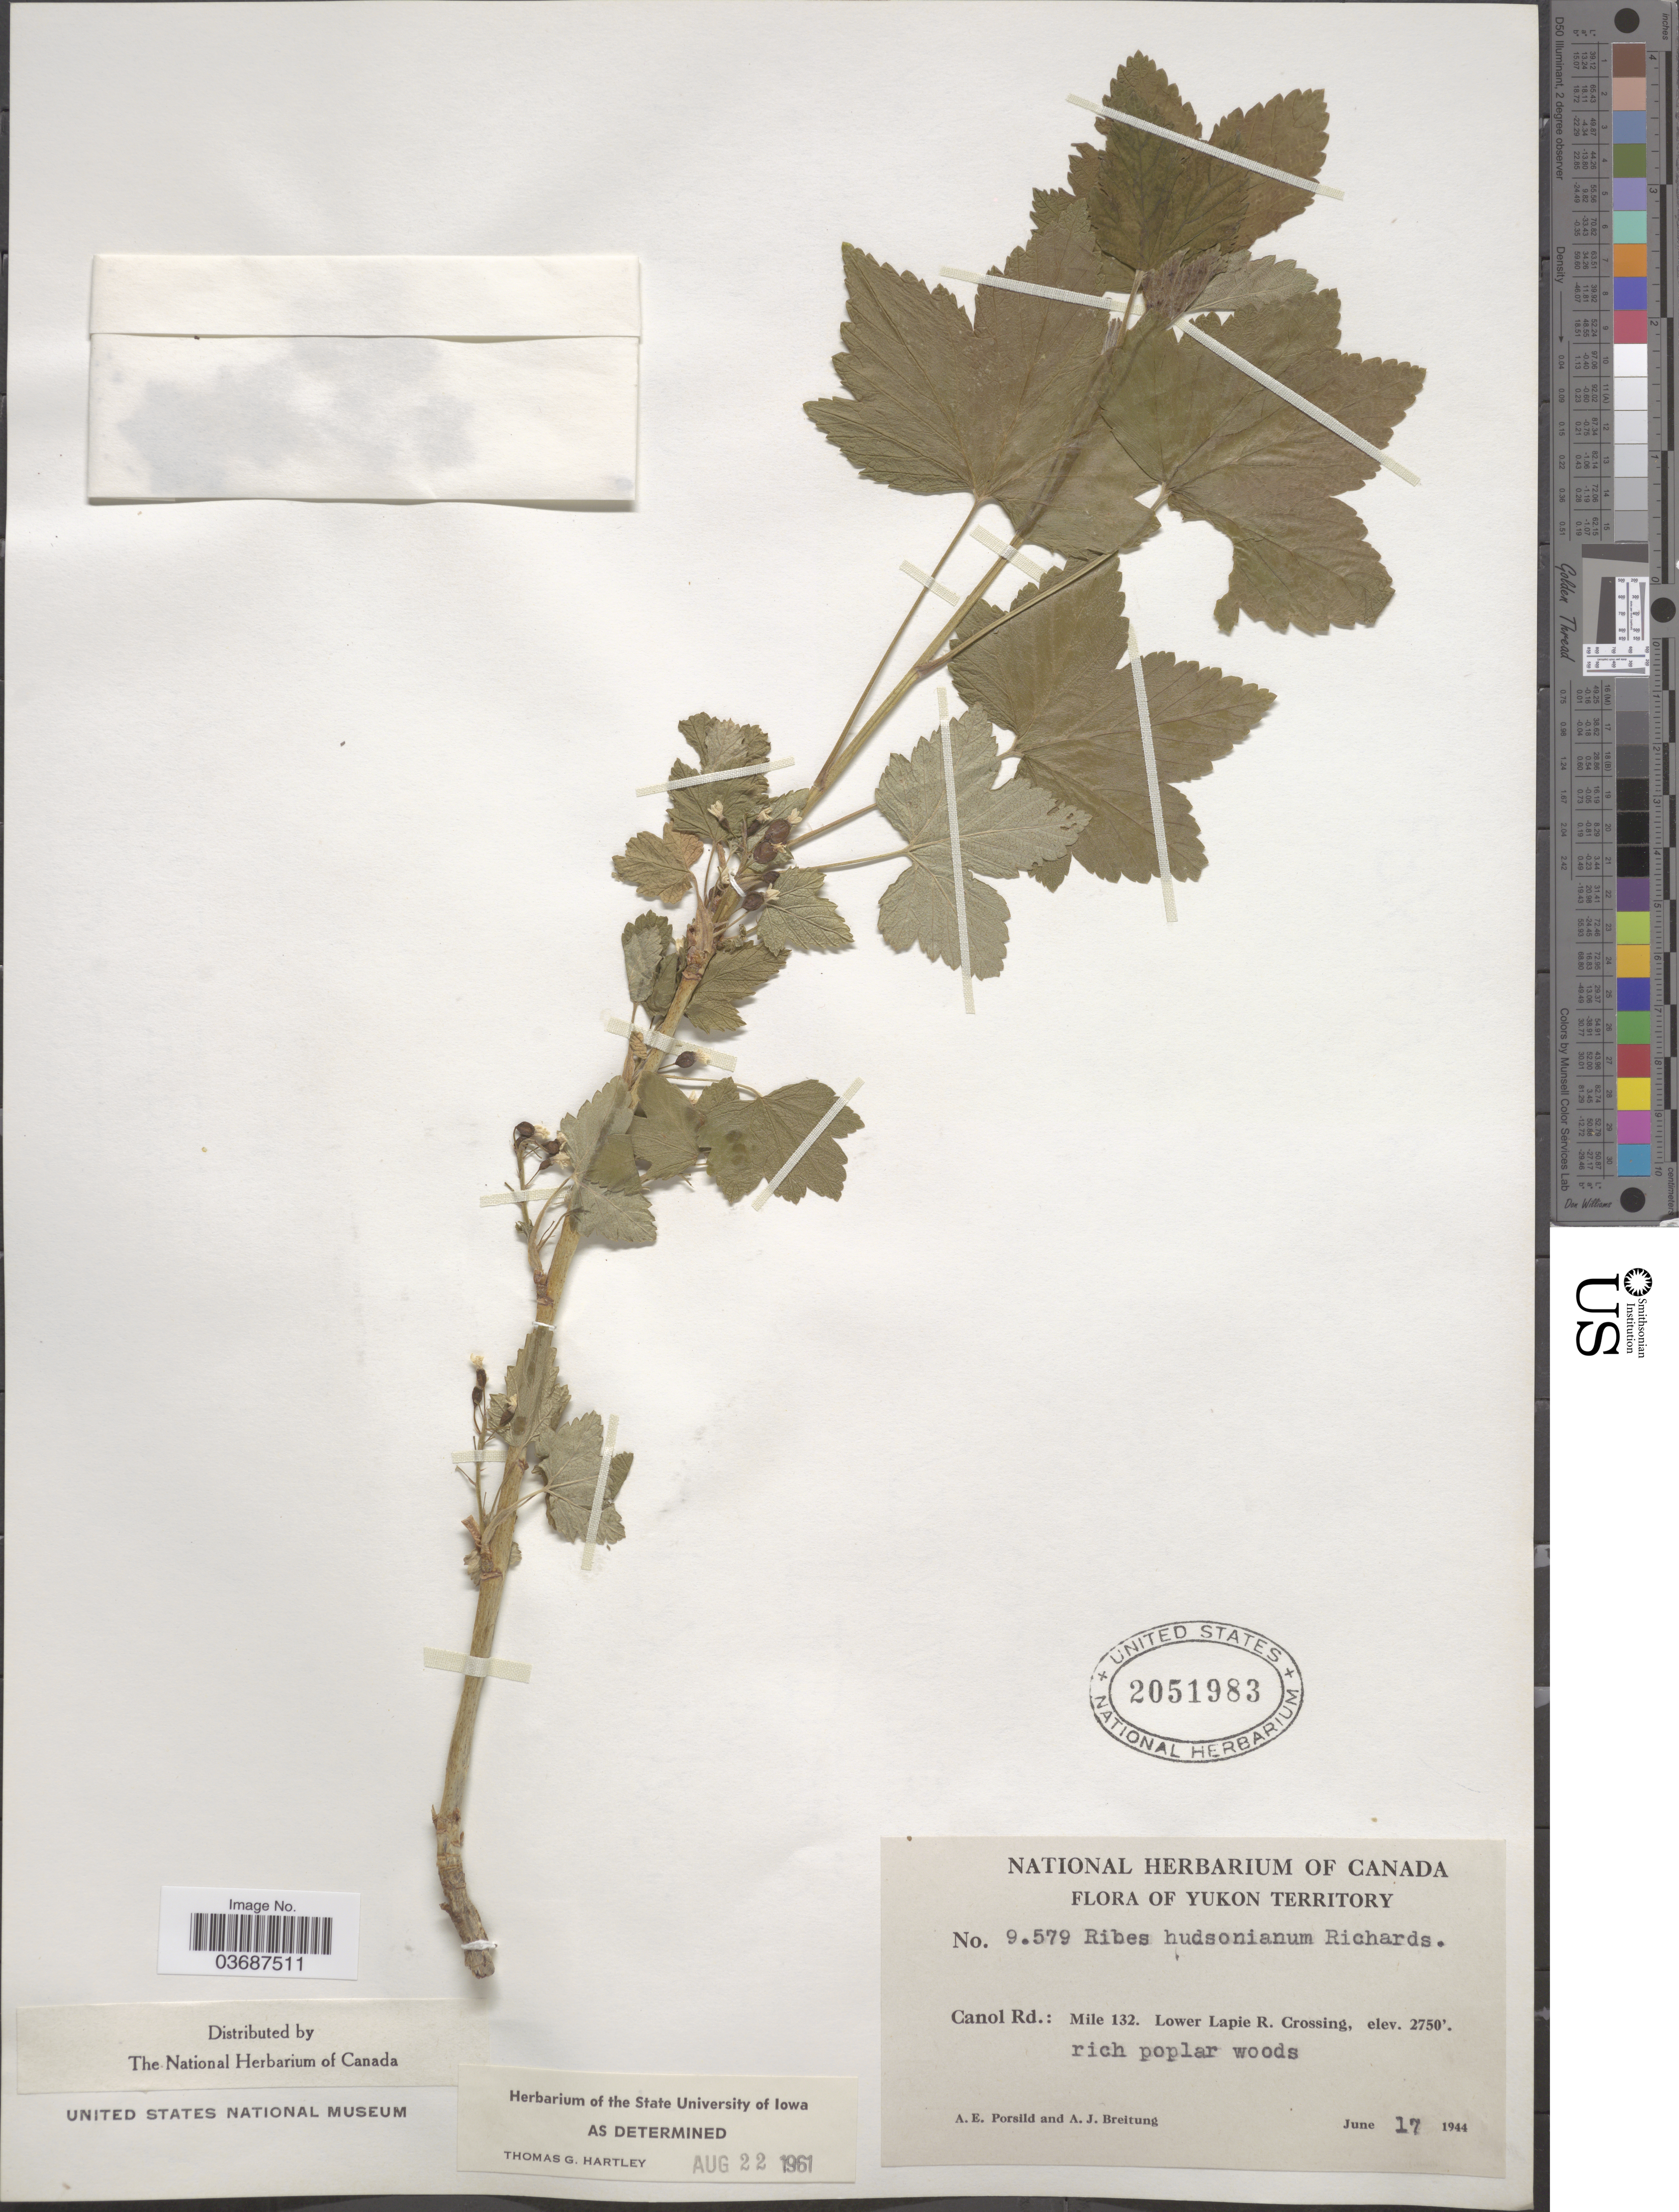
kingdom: Plantae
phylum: Tracheophyta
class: Magnoliopsida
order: Saxifragales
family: Grossulariaceae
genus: Ribes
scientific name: Ribes hudsonianum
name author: Richardson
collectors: A. E. Porsild & A. Breitung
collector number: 9579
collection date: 1944-06-17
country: Canada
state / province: Yukon Territory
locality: Canol Rd.: Mile 132. Lower Lapie R. Crossing.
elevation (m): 838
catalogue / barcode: US 2051983